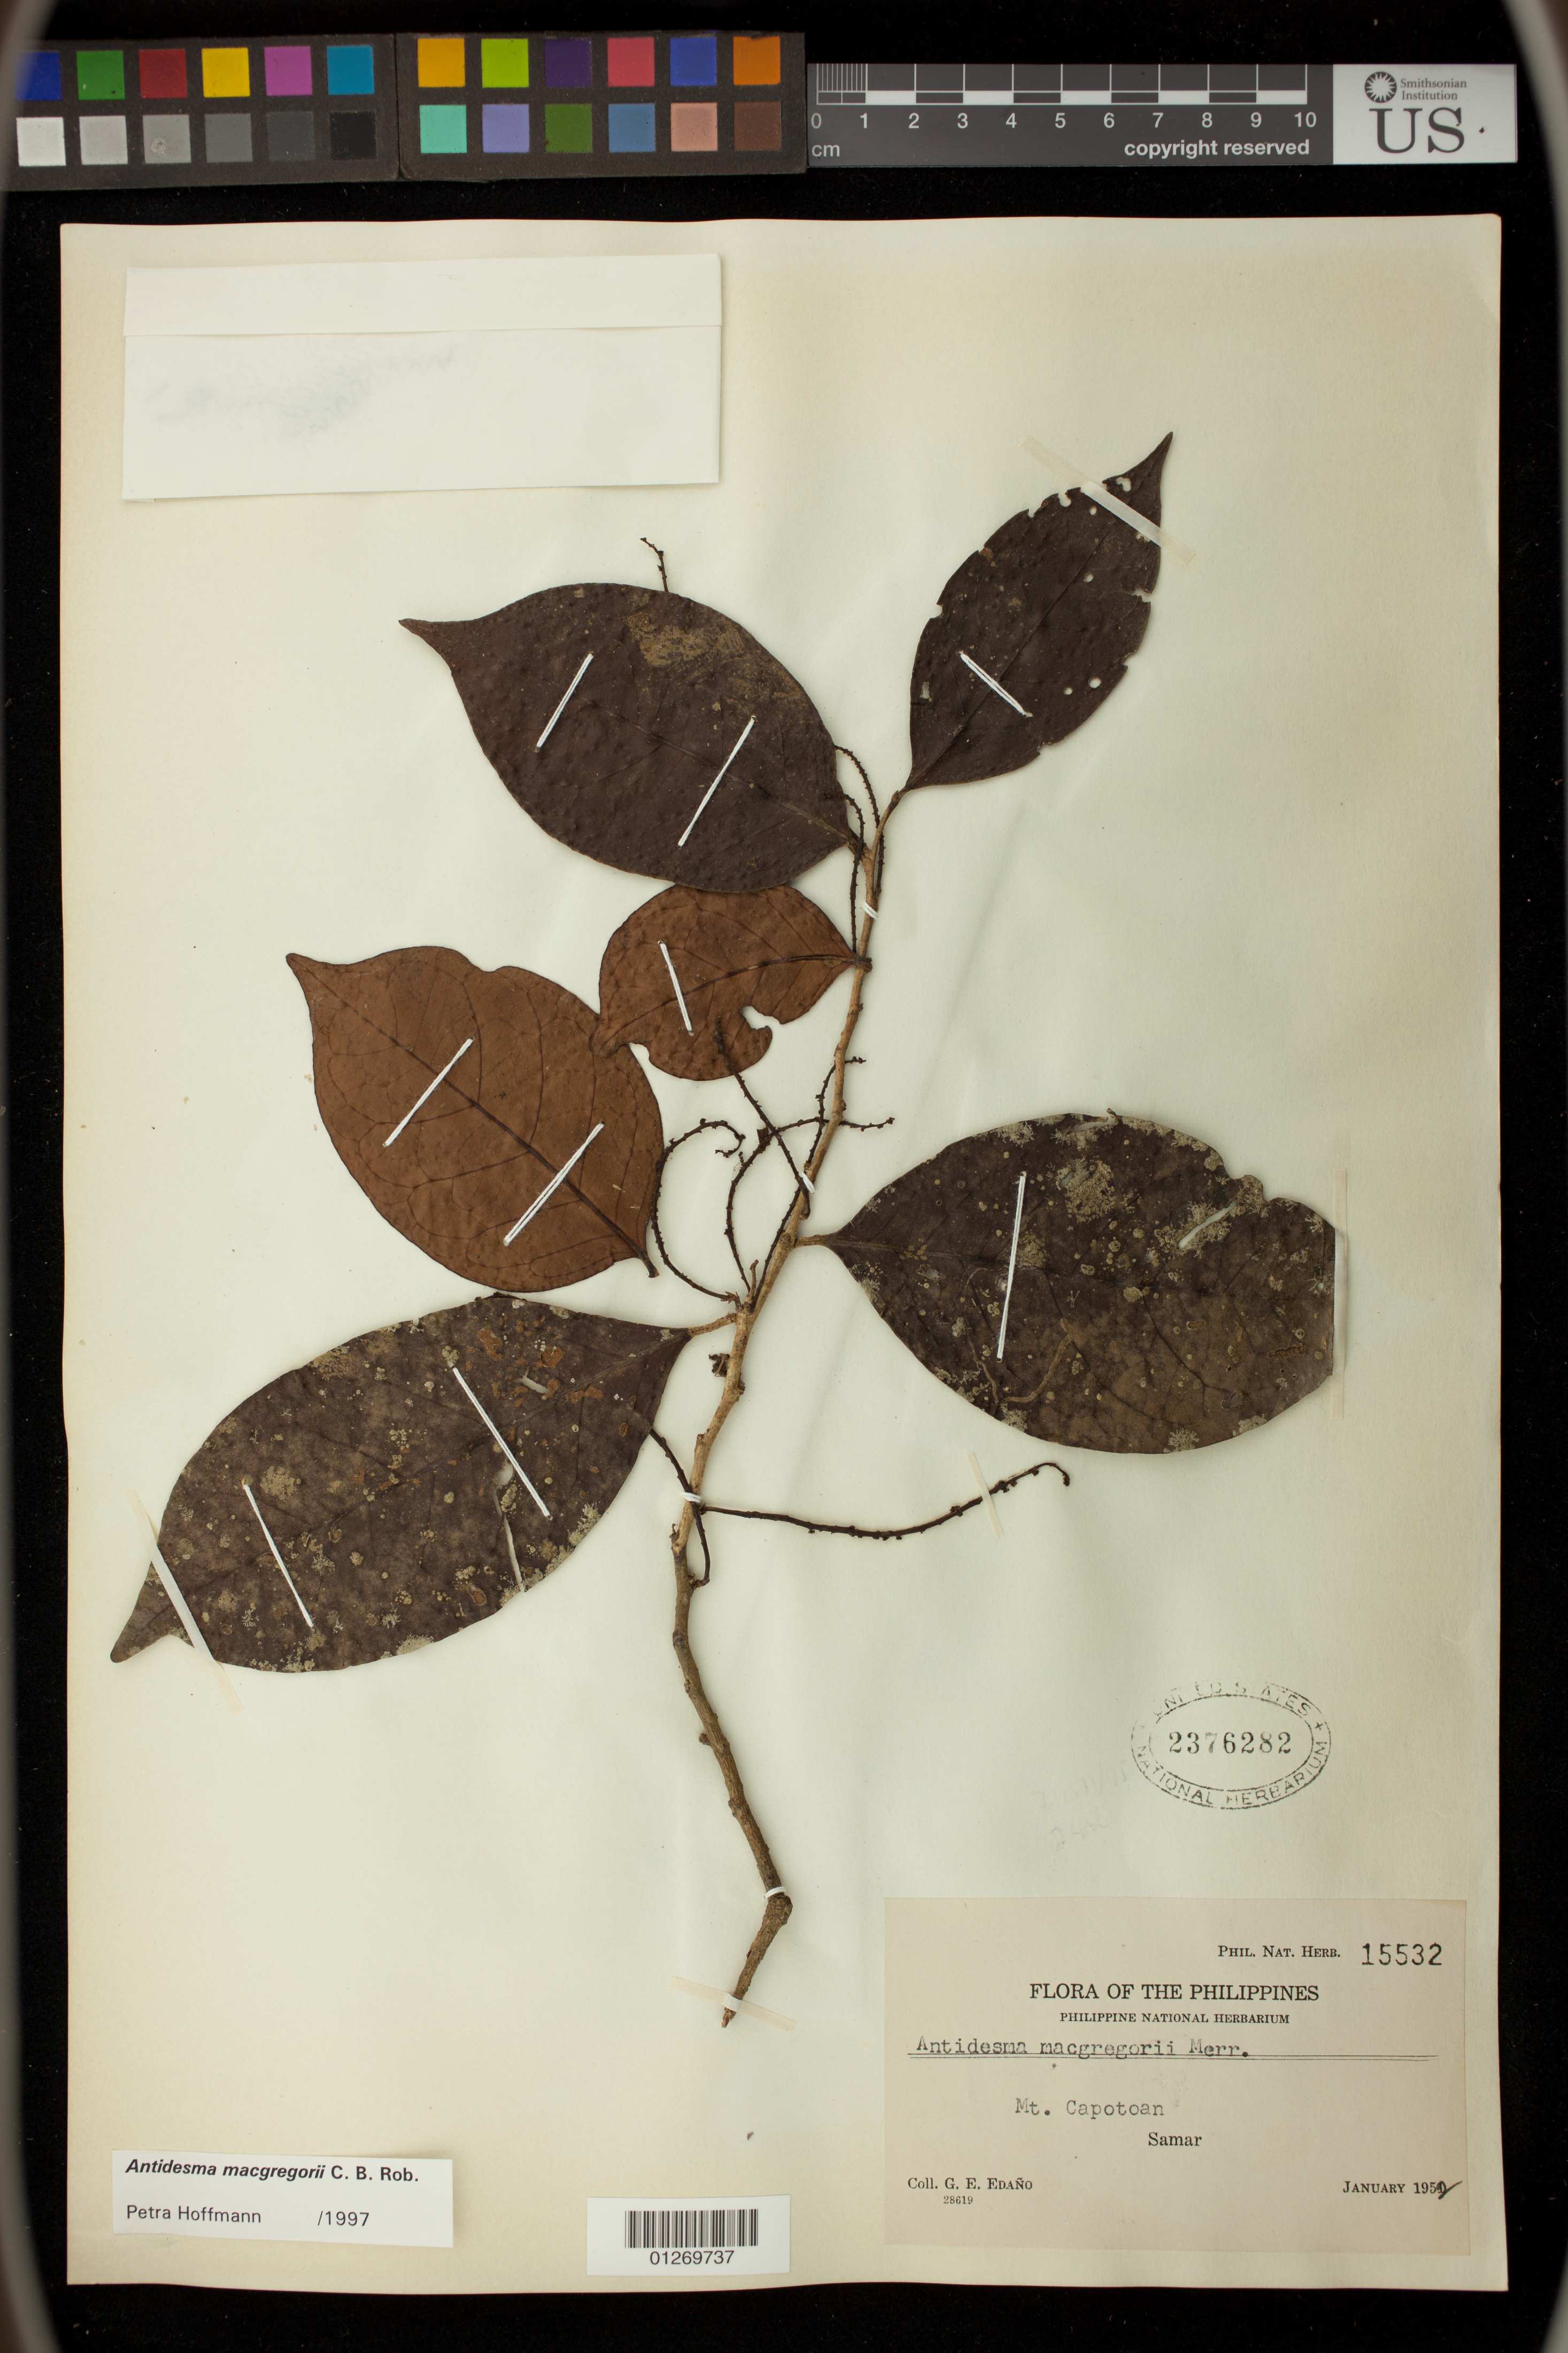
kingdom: Plantae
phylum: Tracheophyta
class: Magnoliopsida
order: Malpighiales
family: Phyllanthaceae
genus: Antidesma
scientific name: Antidesma macgregorii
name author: C.B. Rob.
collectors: G. E. Edaño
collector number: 15532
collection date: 1950-01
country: Philippines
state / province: Eastern Visayas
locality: Mt. Capotoan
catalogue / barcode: US 2376282